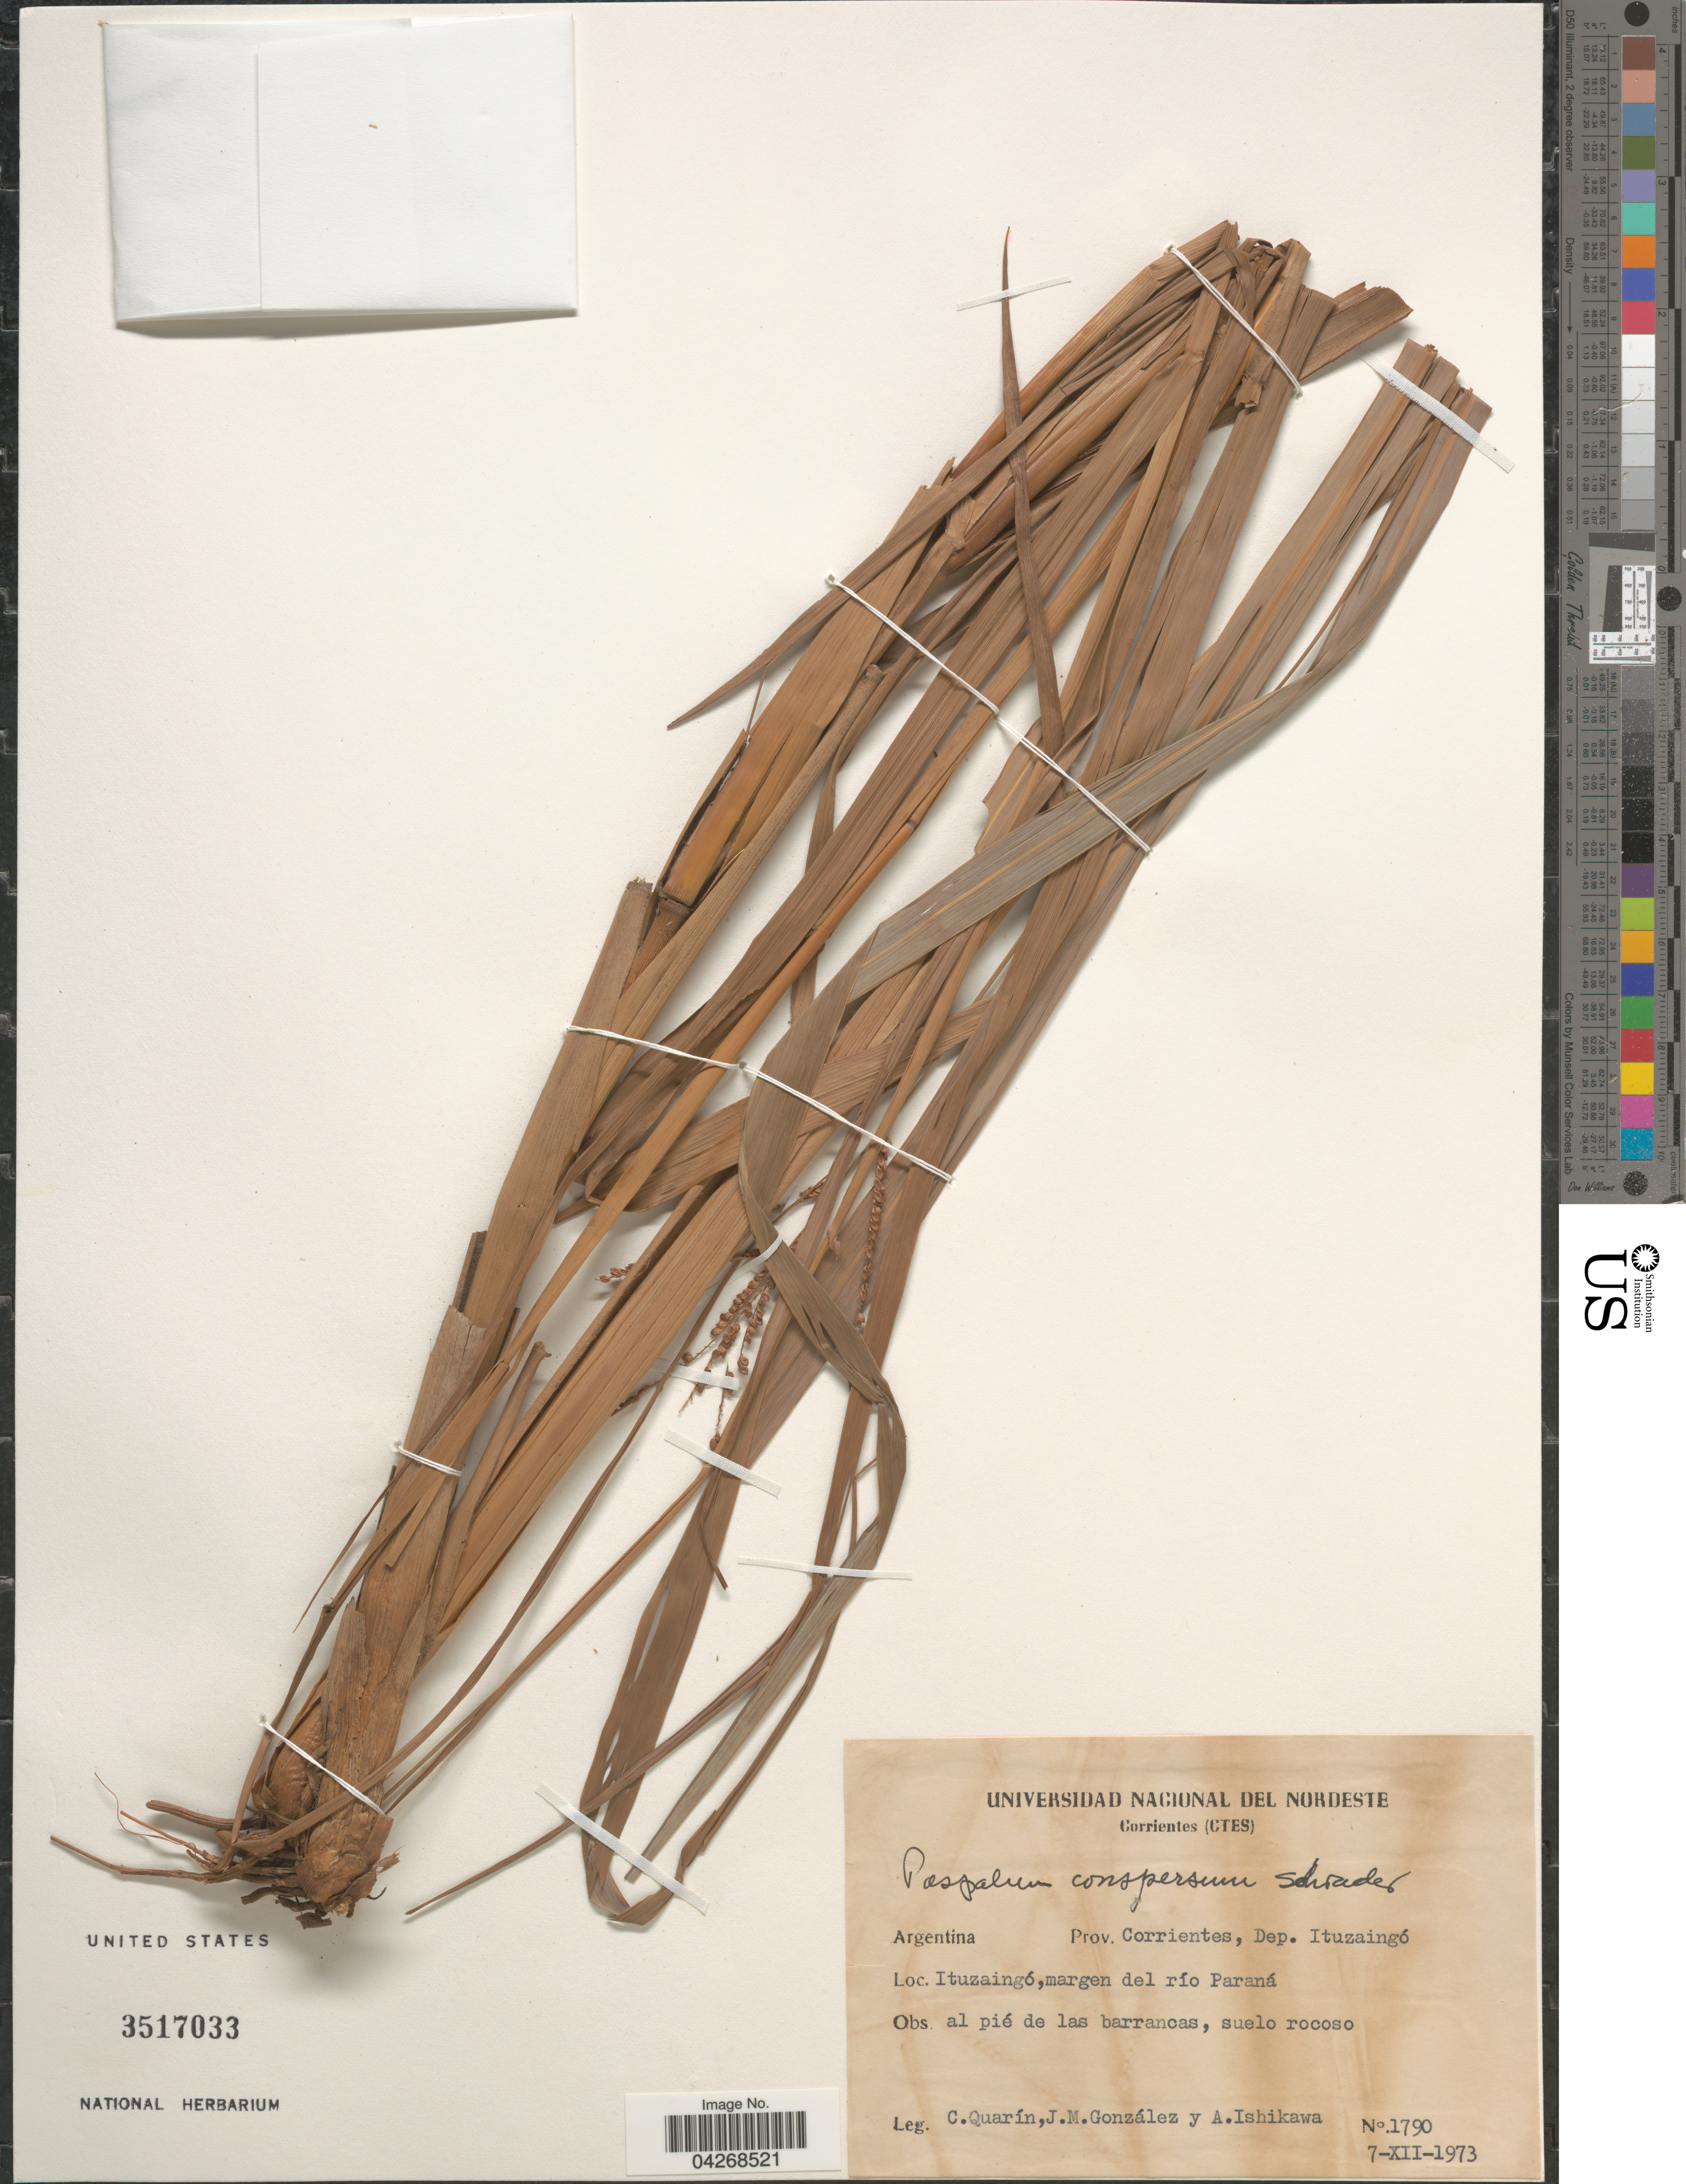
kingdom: Plantae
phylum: Tracheophyta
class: Liliopsida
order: Poales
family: Poaceae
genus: Paspalum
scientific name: Paspalum conspersum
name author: Schrad.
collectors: C. Quarín, J. M. Gonzalez & A. Ishikawa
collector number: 1790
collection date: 1973-12-07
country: Argentina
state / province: Corrientes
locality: Dep. Ituzaingó. Ituzaingó, margen del río Paraná.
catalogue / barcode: US 3517033